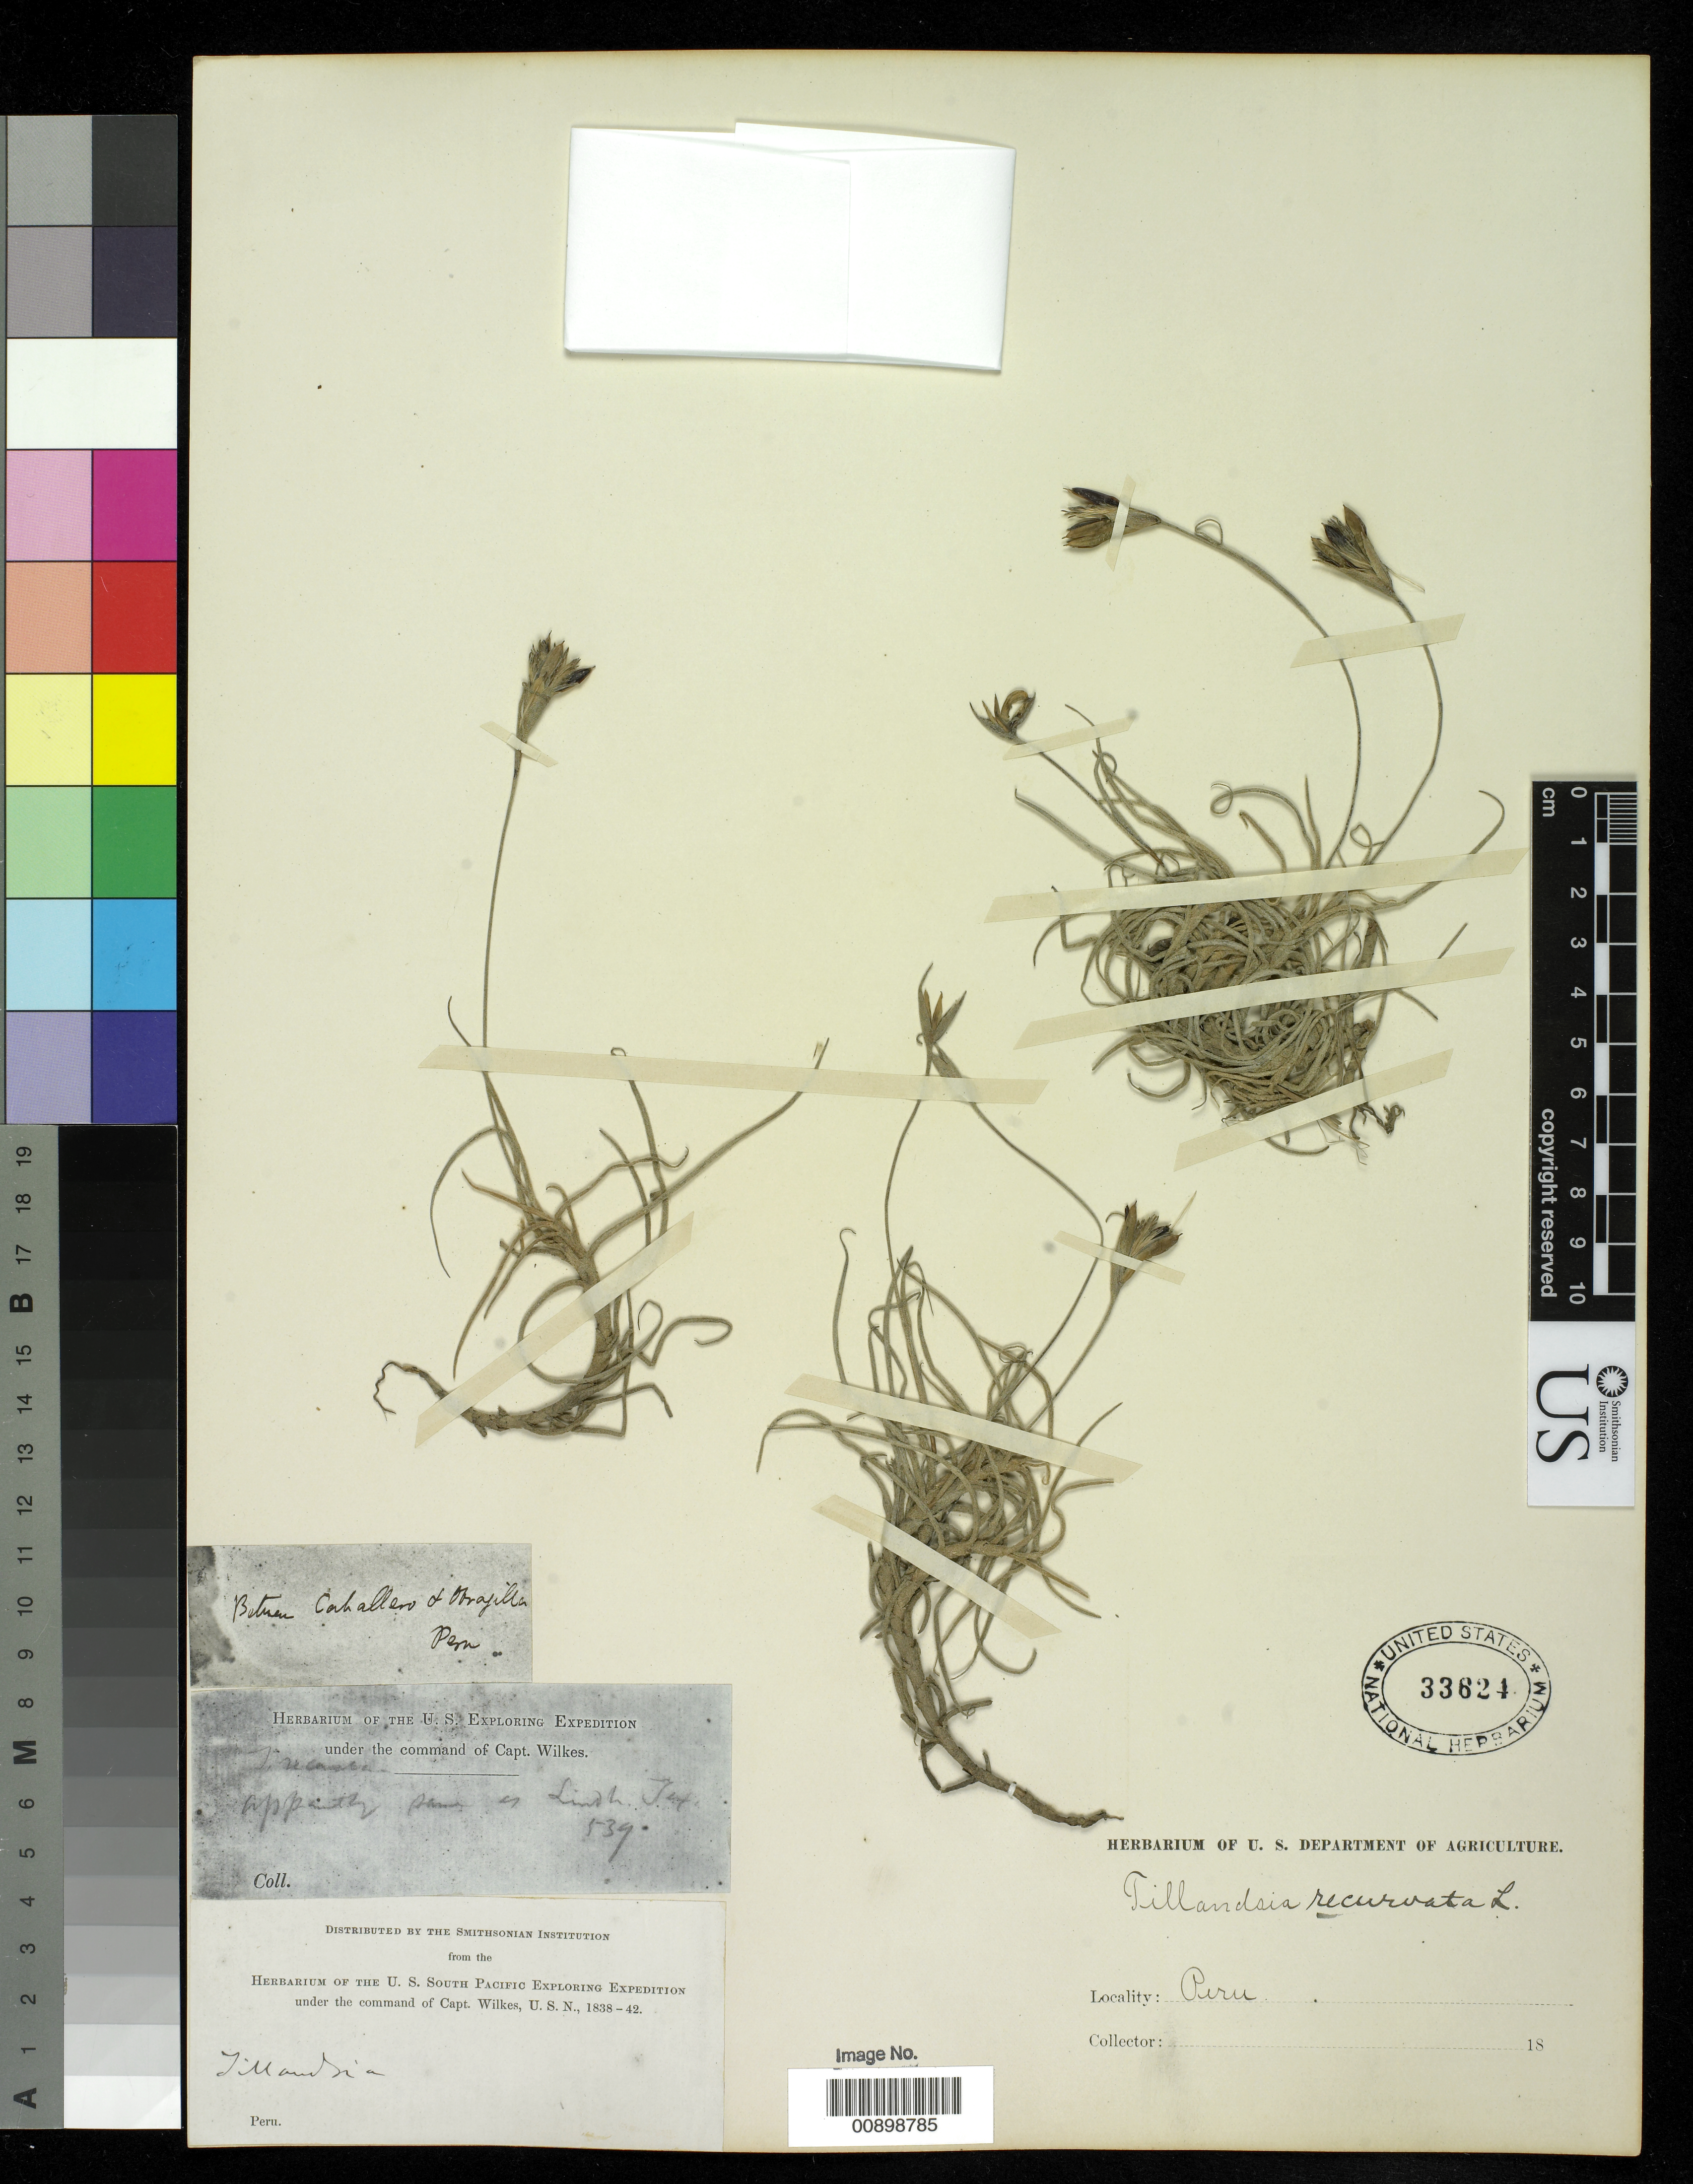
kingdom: Plantae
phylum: Tracheophyta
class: Liliopsida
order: Poales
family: Bromeliaceae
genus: Tillandsia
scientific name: Tillandsia recurvata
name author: L.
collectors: Wilkes Explor. Exped.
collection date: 1838/1842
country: Peru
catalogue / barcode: US 33624